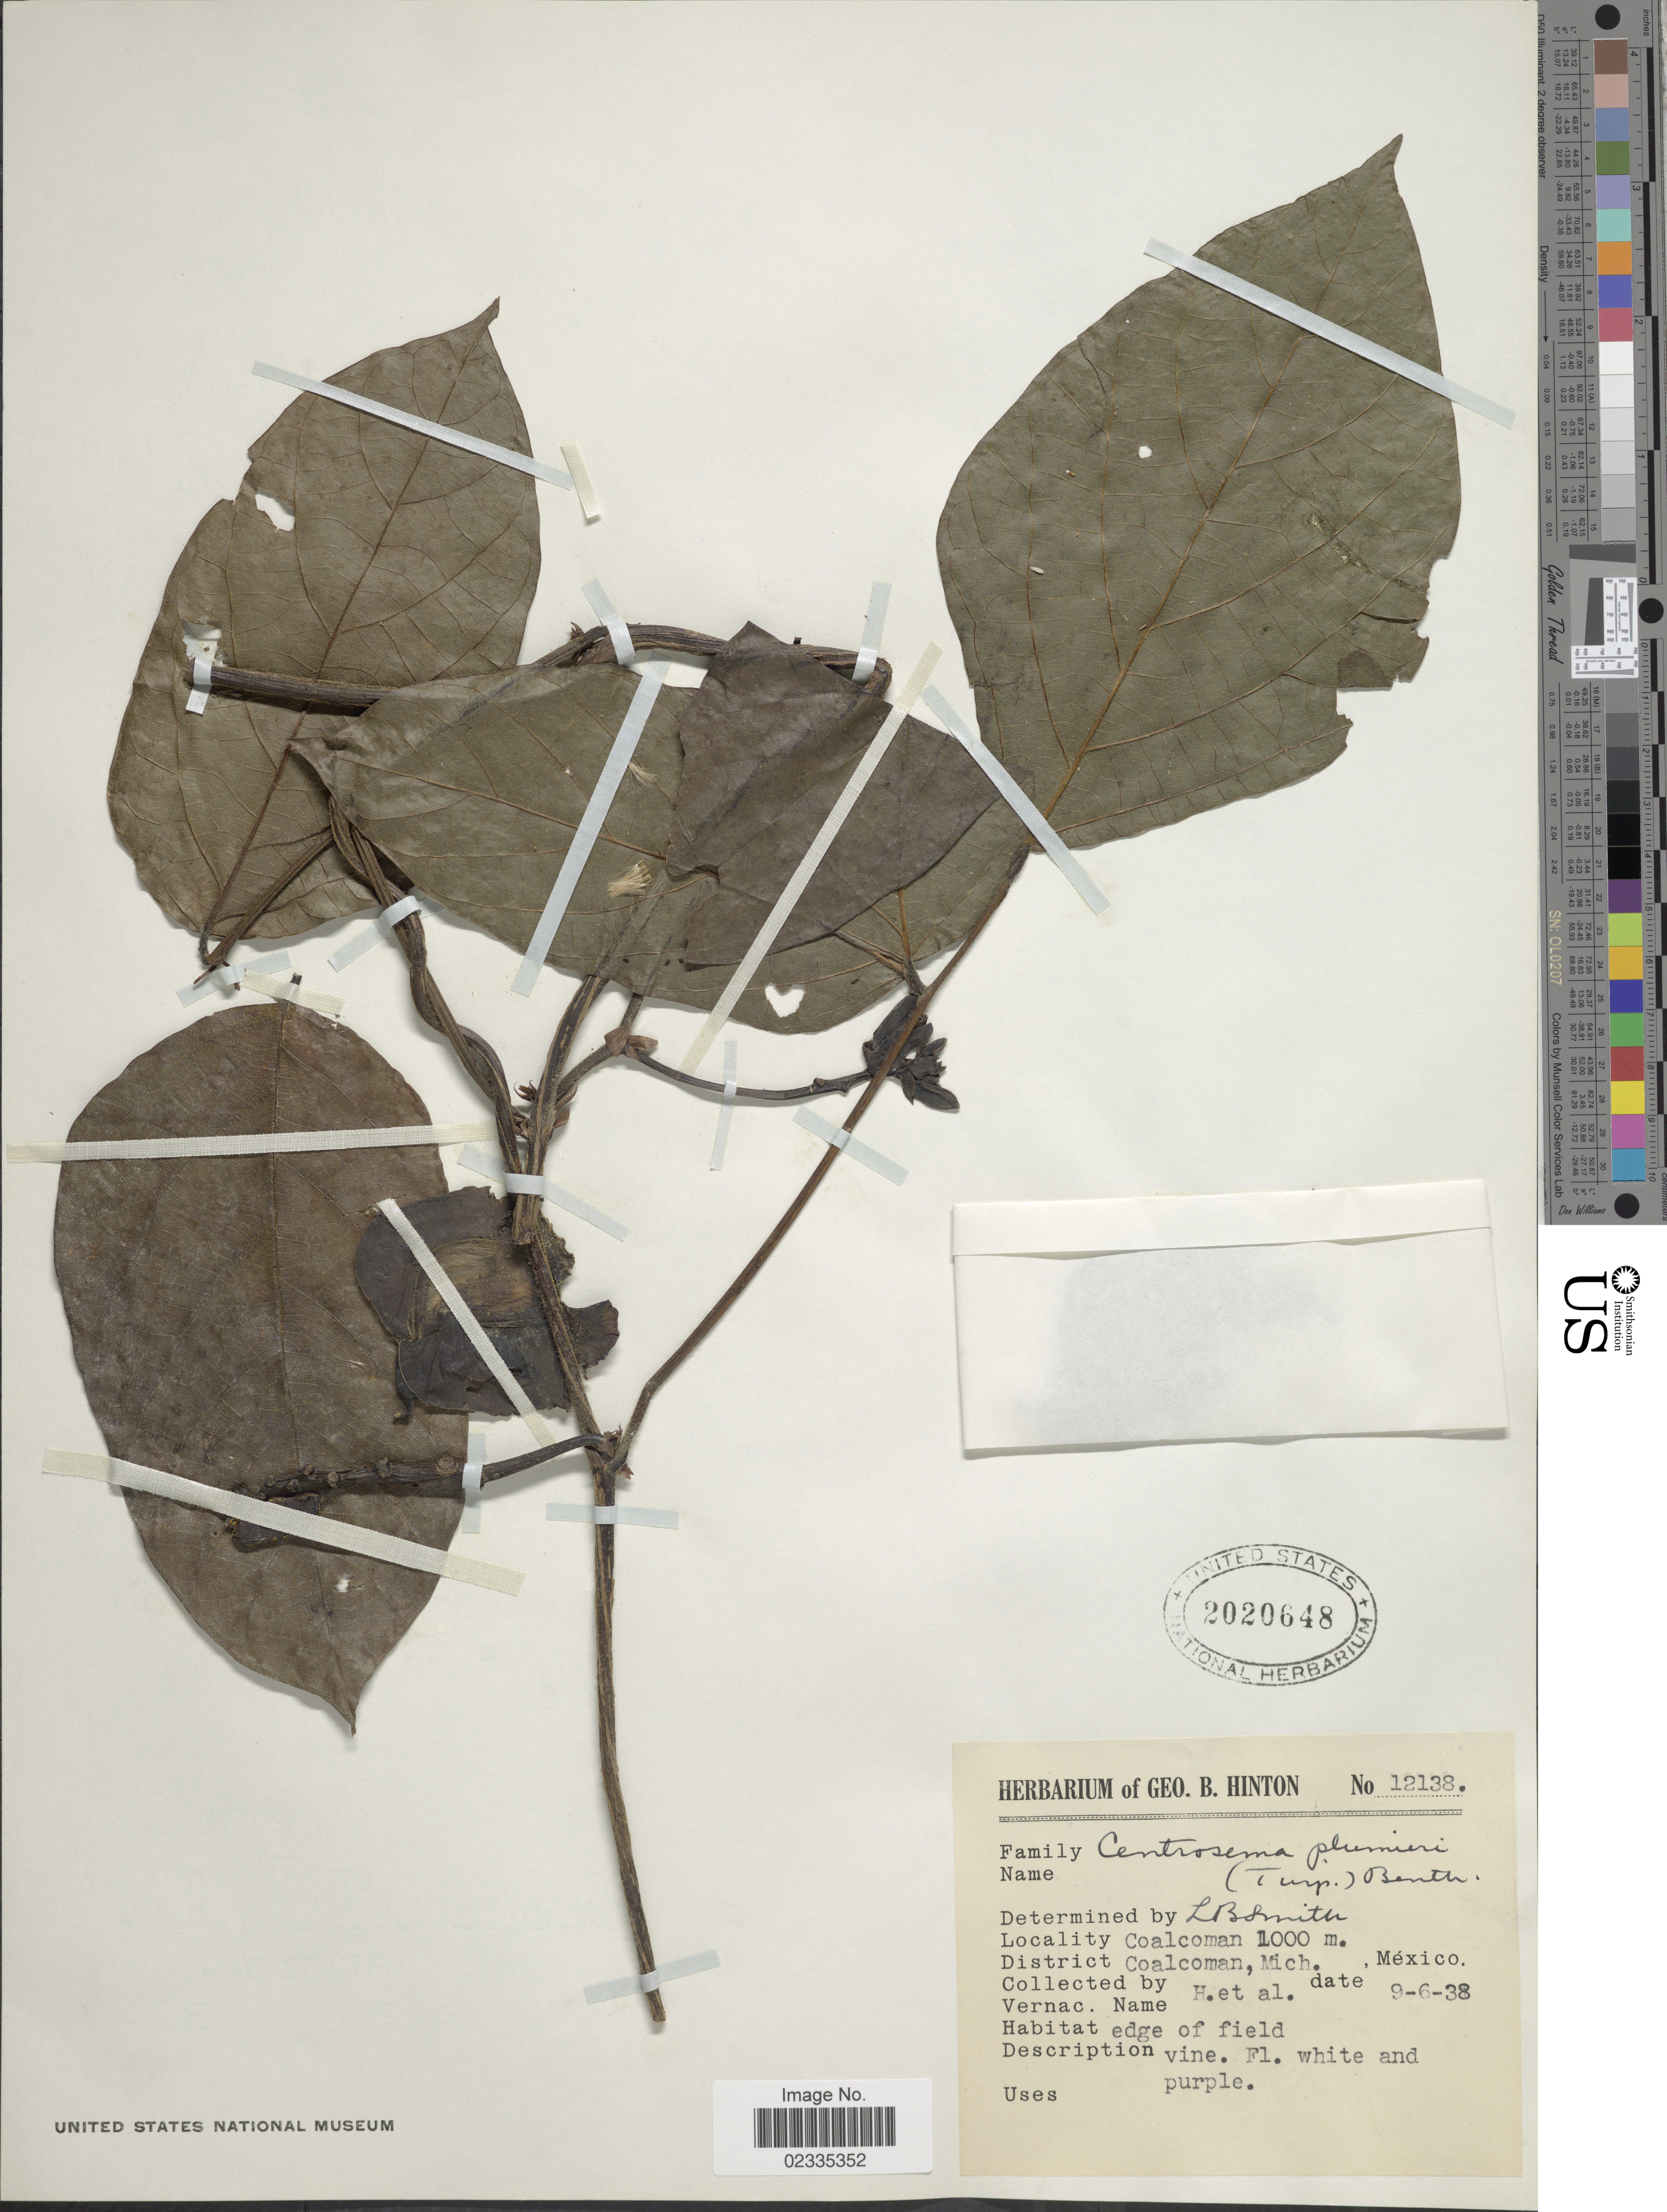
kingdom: Plantae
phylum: Tracheophyta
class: Magnoliopsida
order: Fabales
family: Fabaceae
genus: Centrosema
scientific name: Centrosema plumieri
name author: (Turpin ex Pers.) Benth.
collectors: G. B. Hinton & et al.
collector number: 12138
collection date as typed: Transcribed d/m/y: 9/6/38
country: Mexico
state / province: Michoacán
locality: Coalcoman, District Coalcoman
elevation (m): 1000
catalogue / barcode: US 2020648